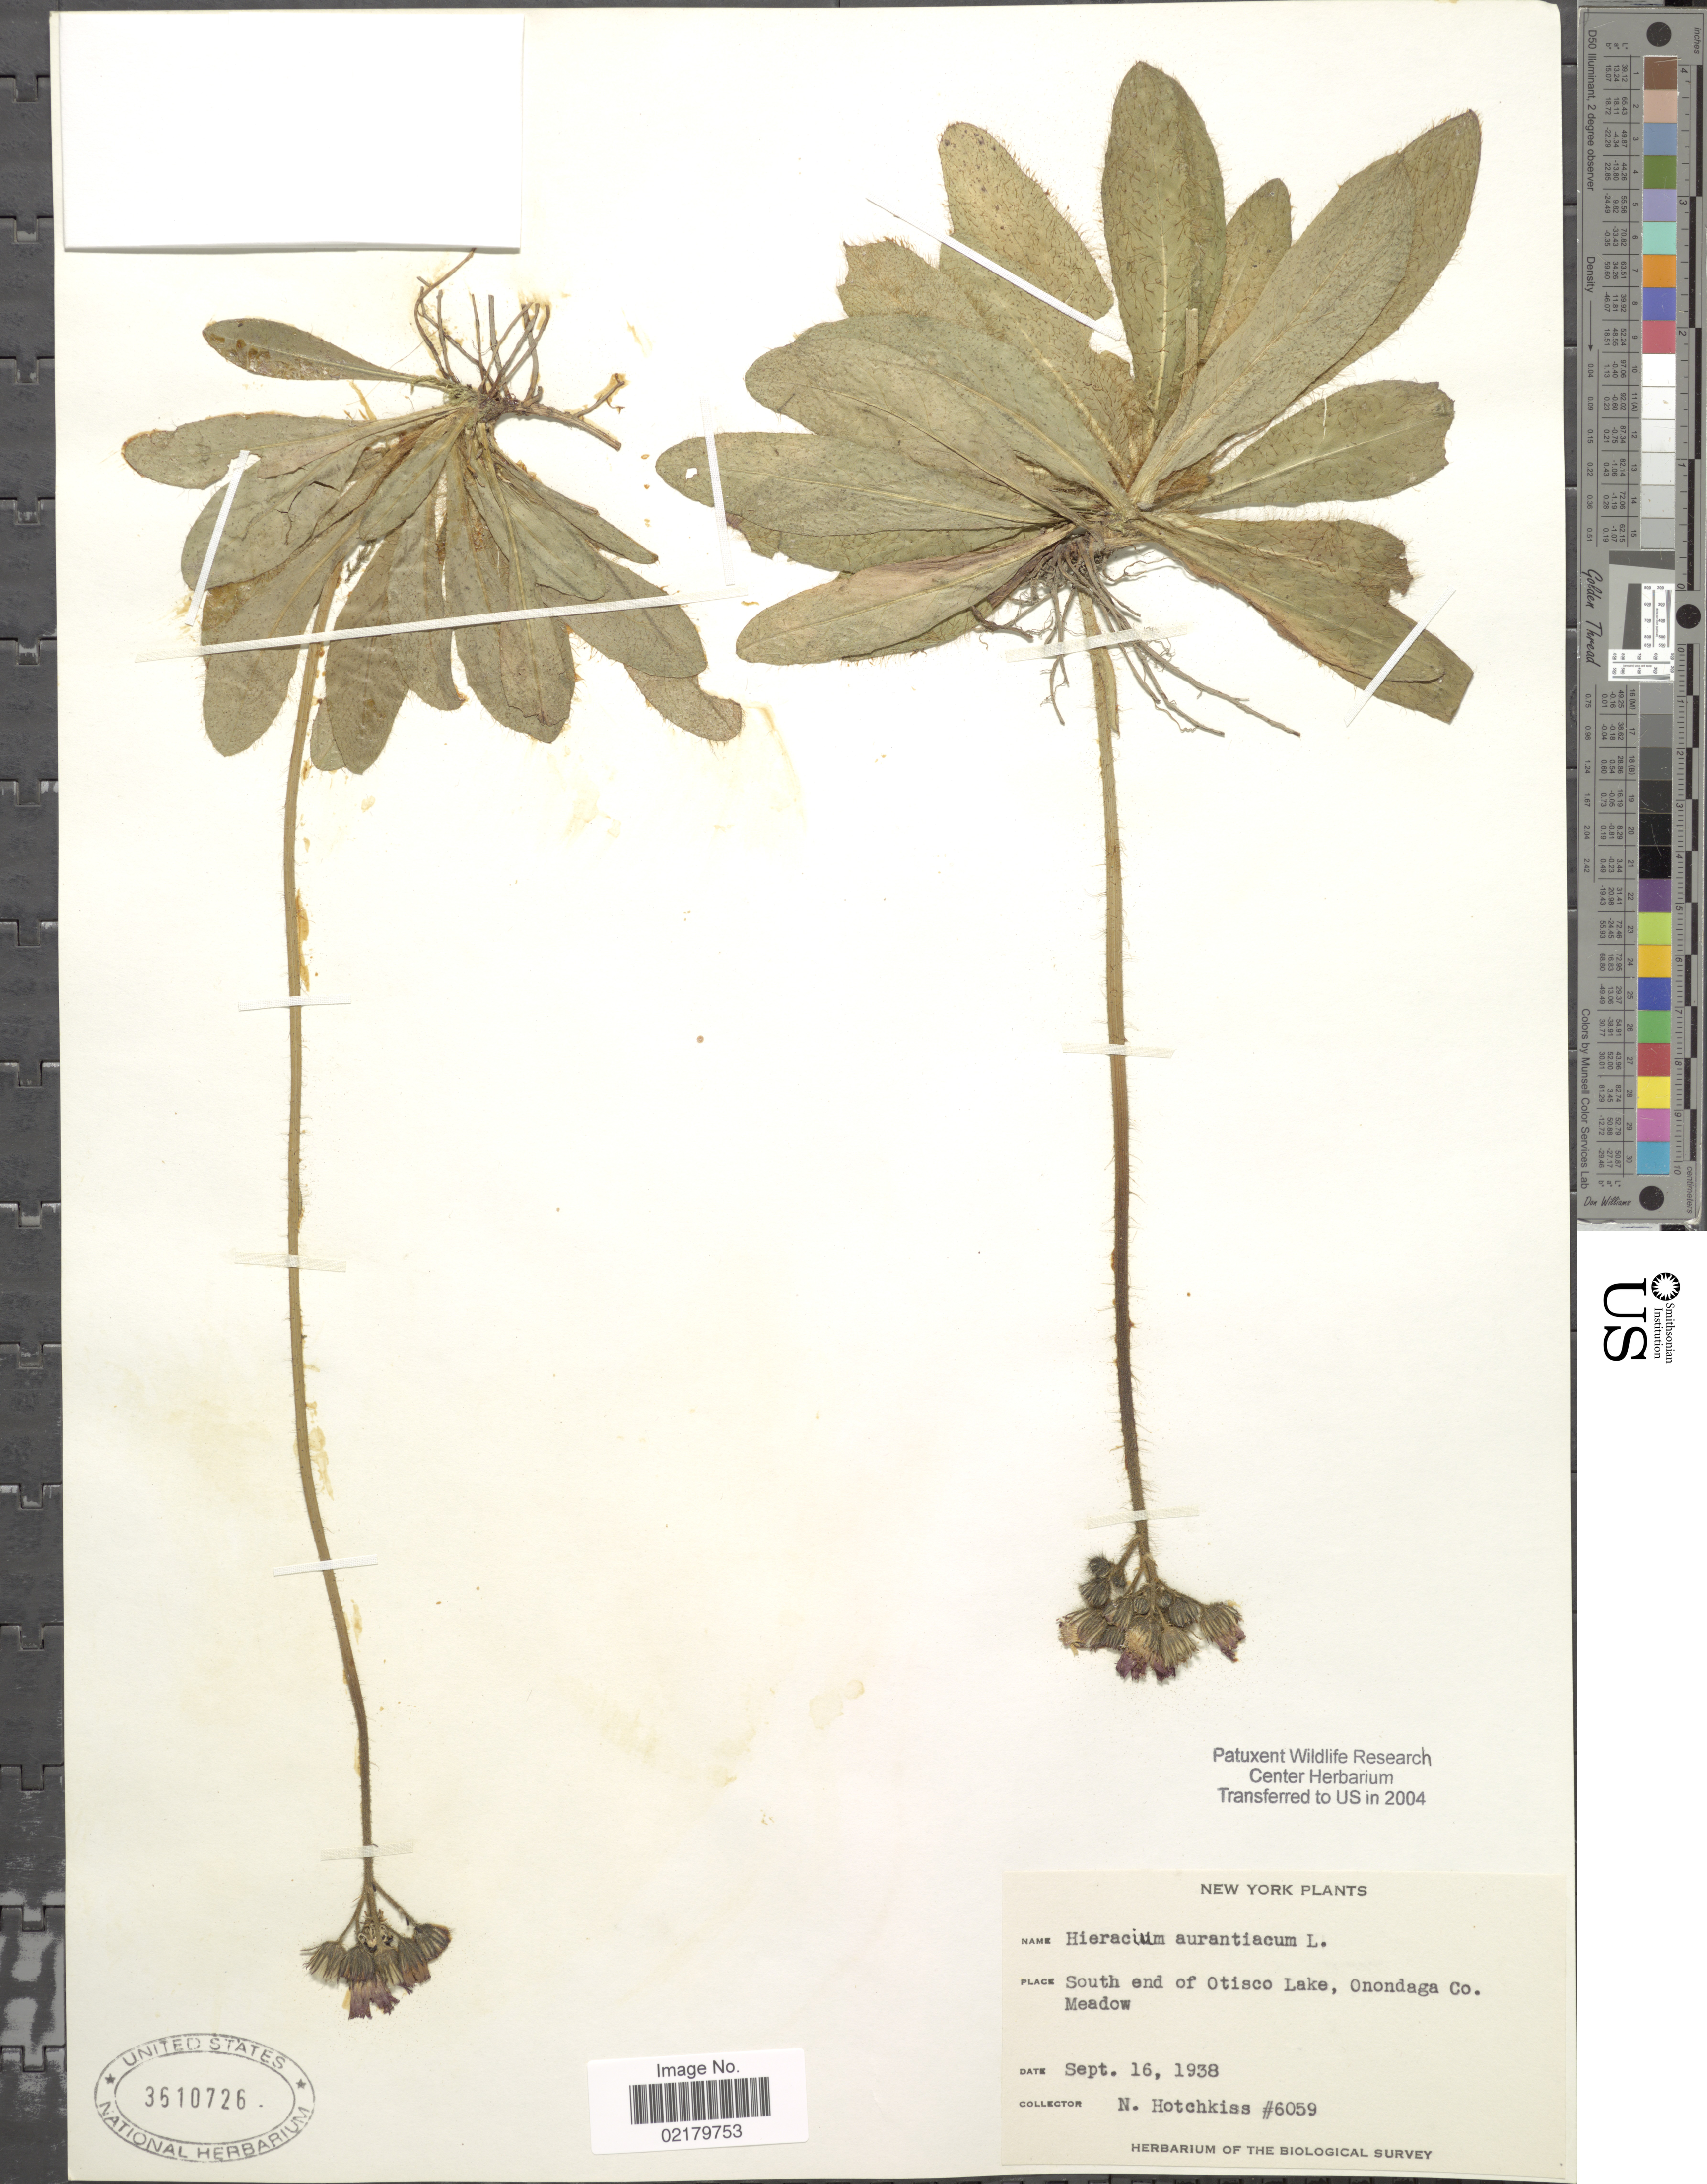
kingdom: Plantae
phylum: Tracheophyta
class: Magnoliopsida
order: Asterales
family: Asteraceae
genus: Pilosella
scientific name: Pilosella aurantiaca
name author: (L.) F.W. Schultz & Sch. Bip.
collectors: N. Hotchkiss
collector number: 6059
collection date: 1938-09-16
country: United States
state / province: New York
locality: South end of Otisco Lake, Onondaga Co Meadow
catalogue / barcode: US 3610726